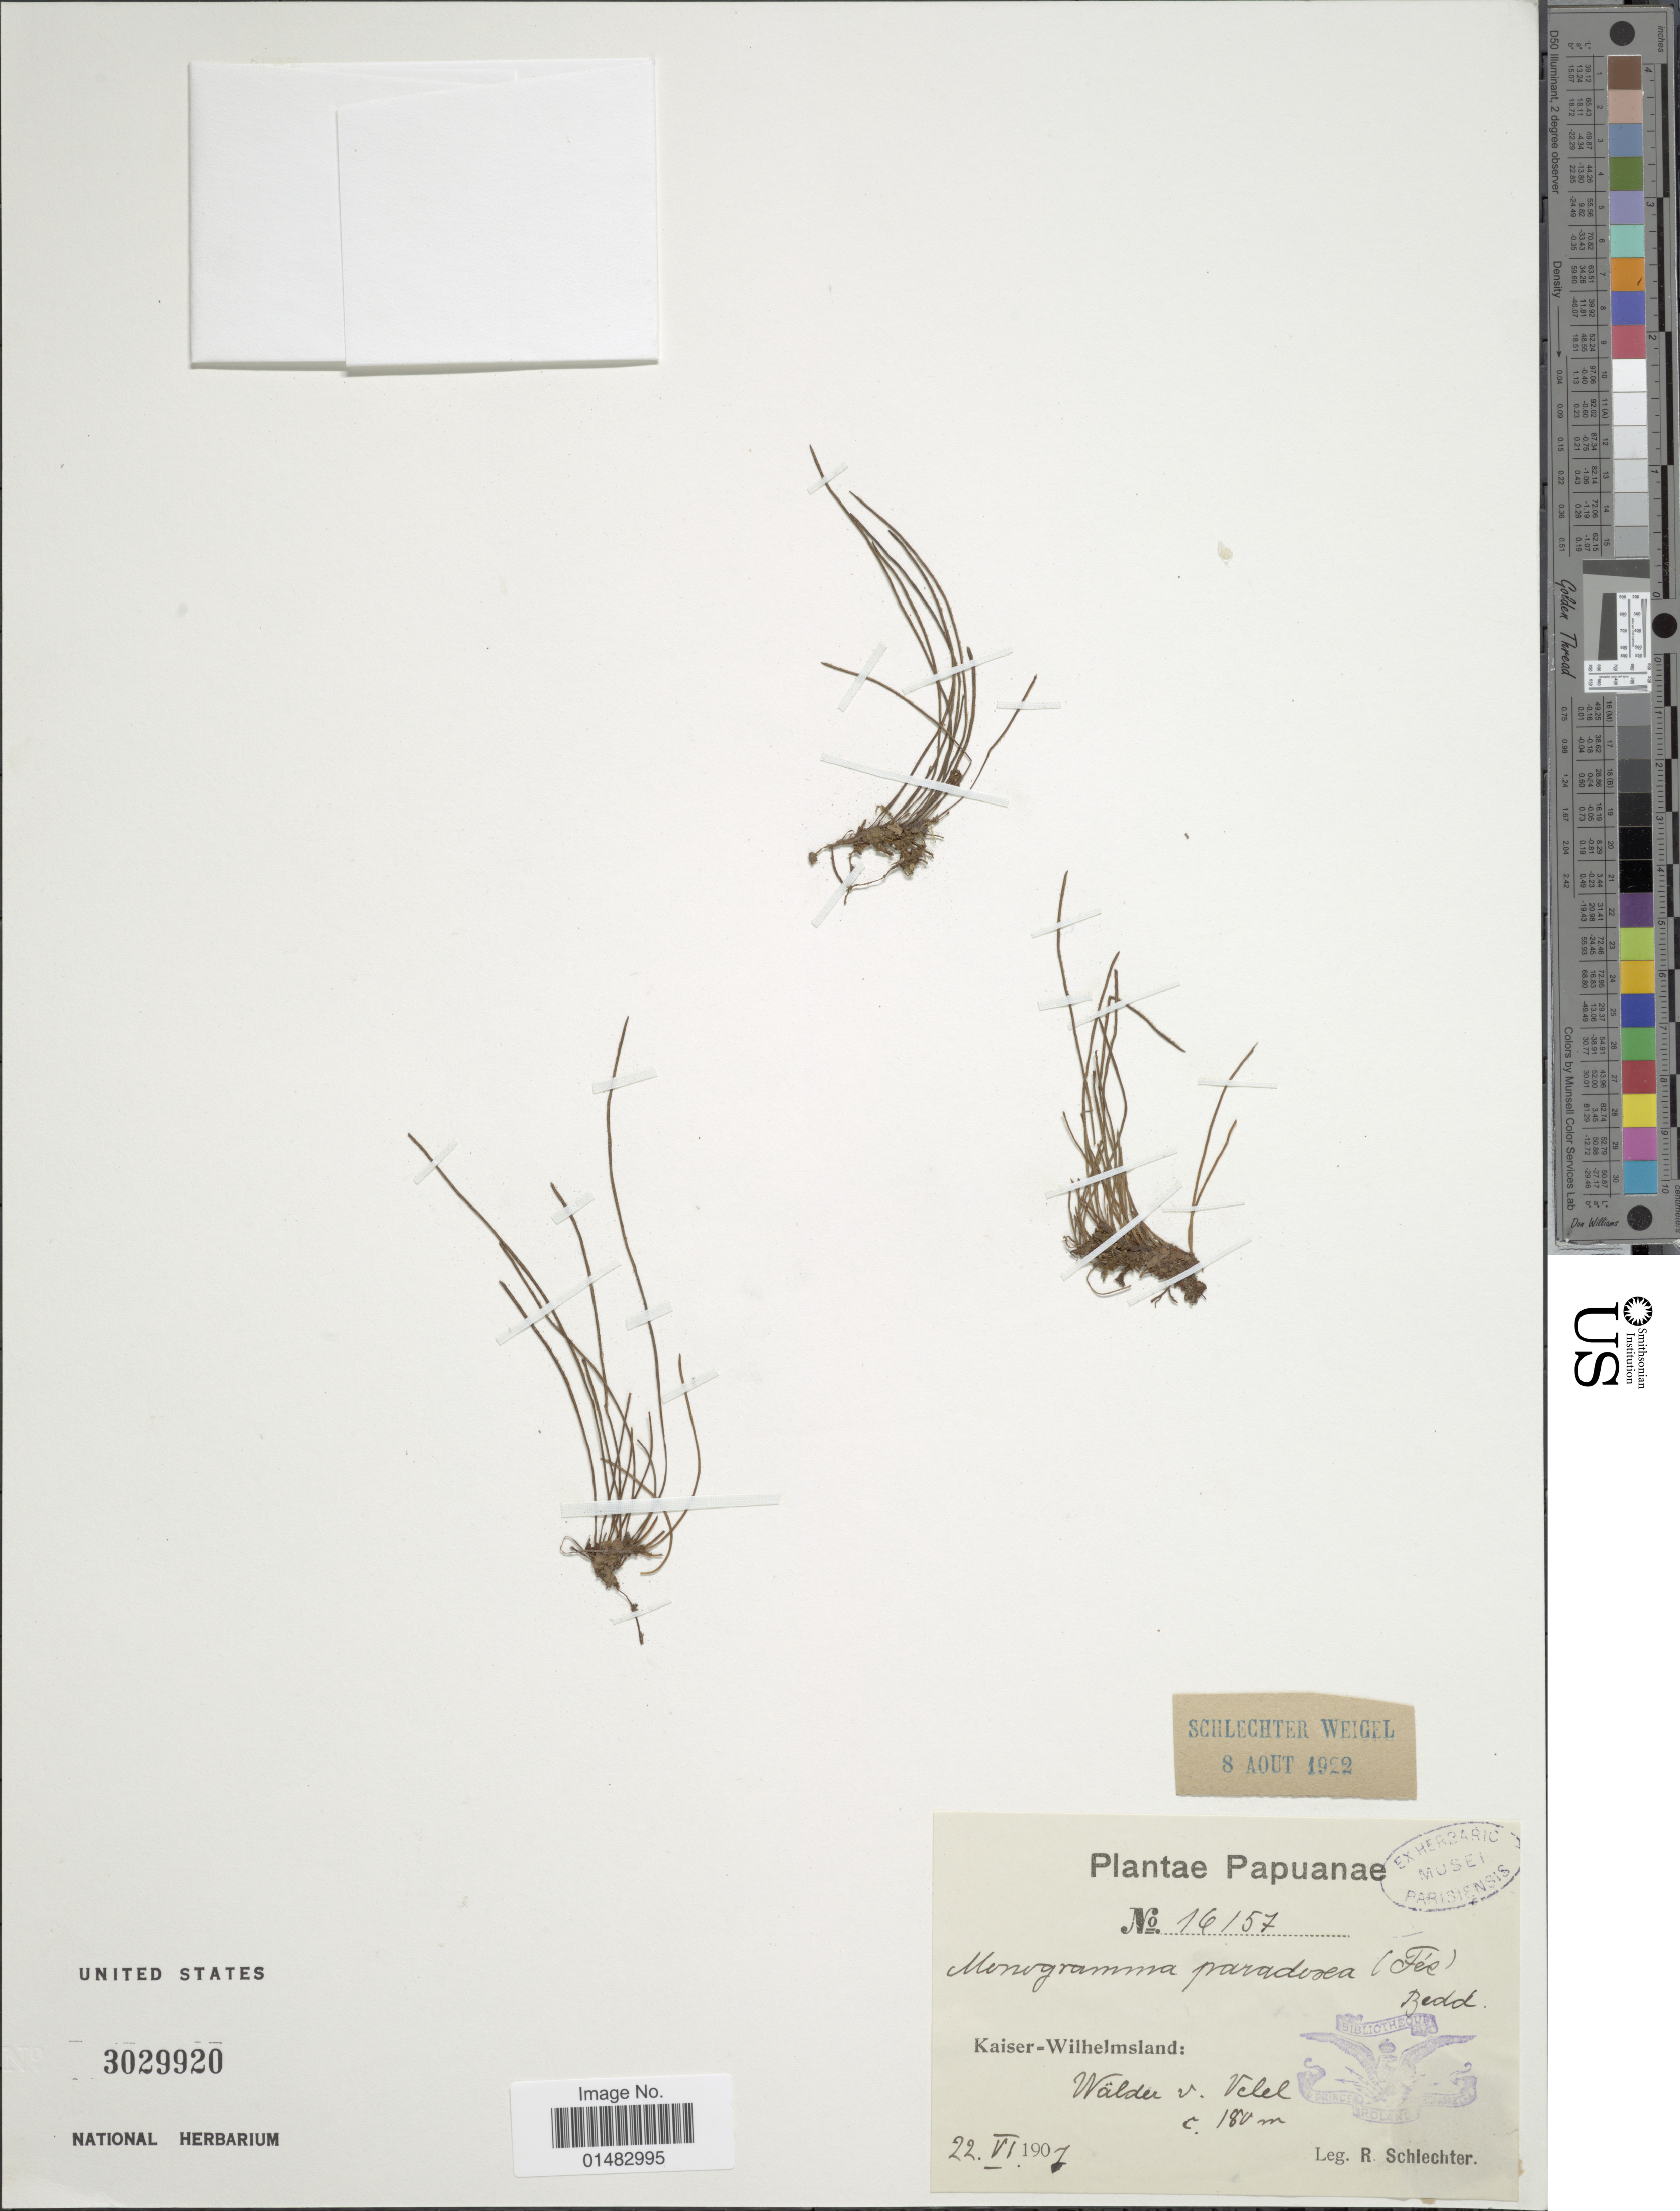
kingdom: Plantae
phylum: Tracheophyta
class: Polypodiopsida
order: Polypodiales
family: Pteridaceae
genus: Vaginularia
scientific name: Vaginularia paradoxa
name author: (Fée) Mett. ex Miq.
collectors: F. R. R. Schlechter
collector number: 16157*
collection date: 1907-06-22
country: Papua New Guinea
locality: Kaiser-Wilhelmsland, Walder v. Velel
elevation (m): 180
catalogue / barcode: US 3029920